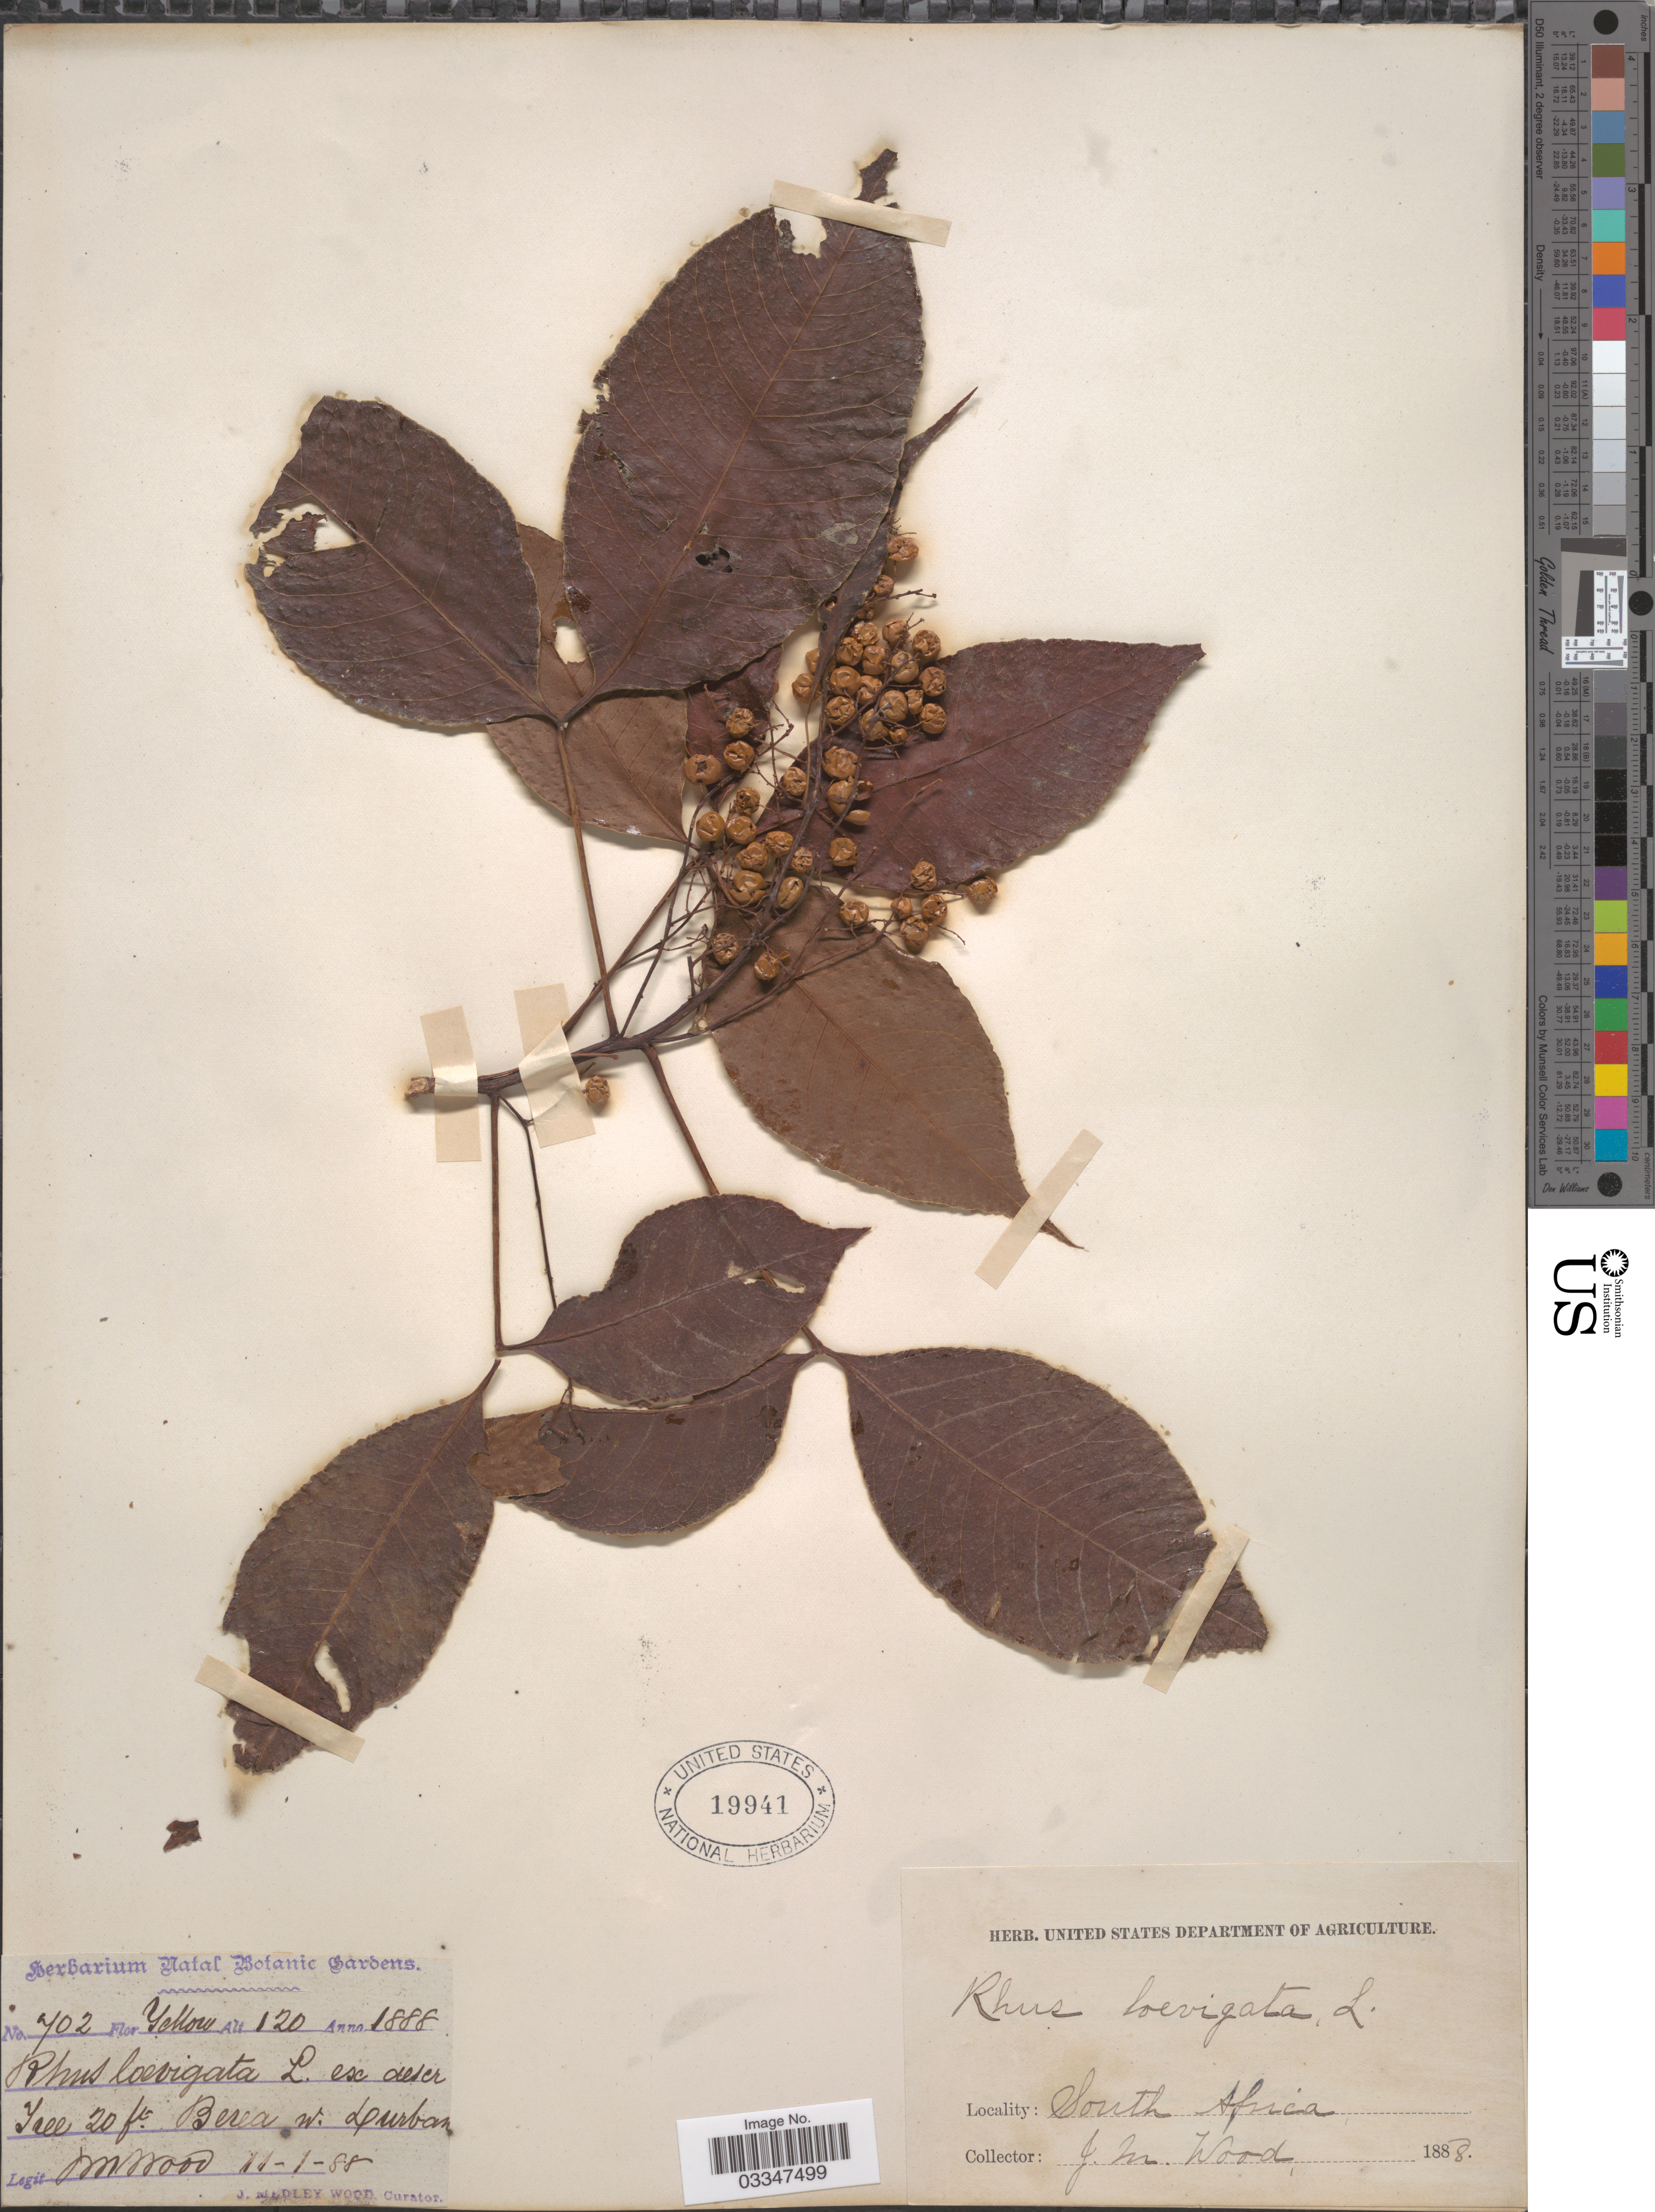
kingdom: Plantae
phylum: Tracheophyta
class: Magnoliopsida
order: Sapindales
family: Anacardiaceae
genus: Rhus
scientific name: Rhus laevigata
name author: L.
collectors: J. M. Wood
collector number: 702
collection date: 1888-01-11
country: Lesotho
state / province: Berea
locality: Berea w. Durban.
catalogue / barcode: US 19941